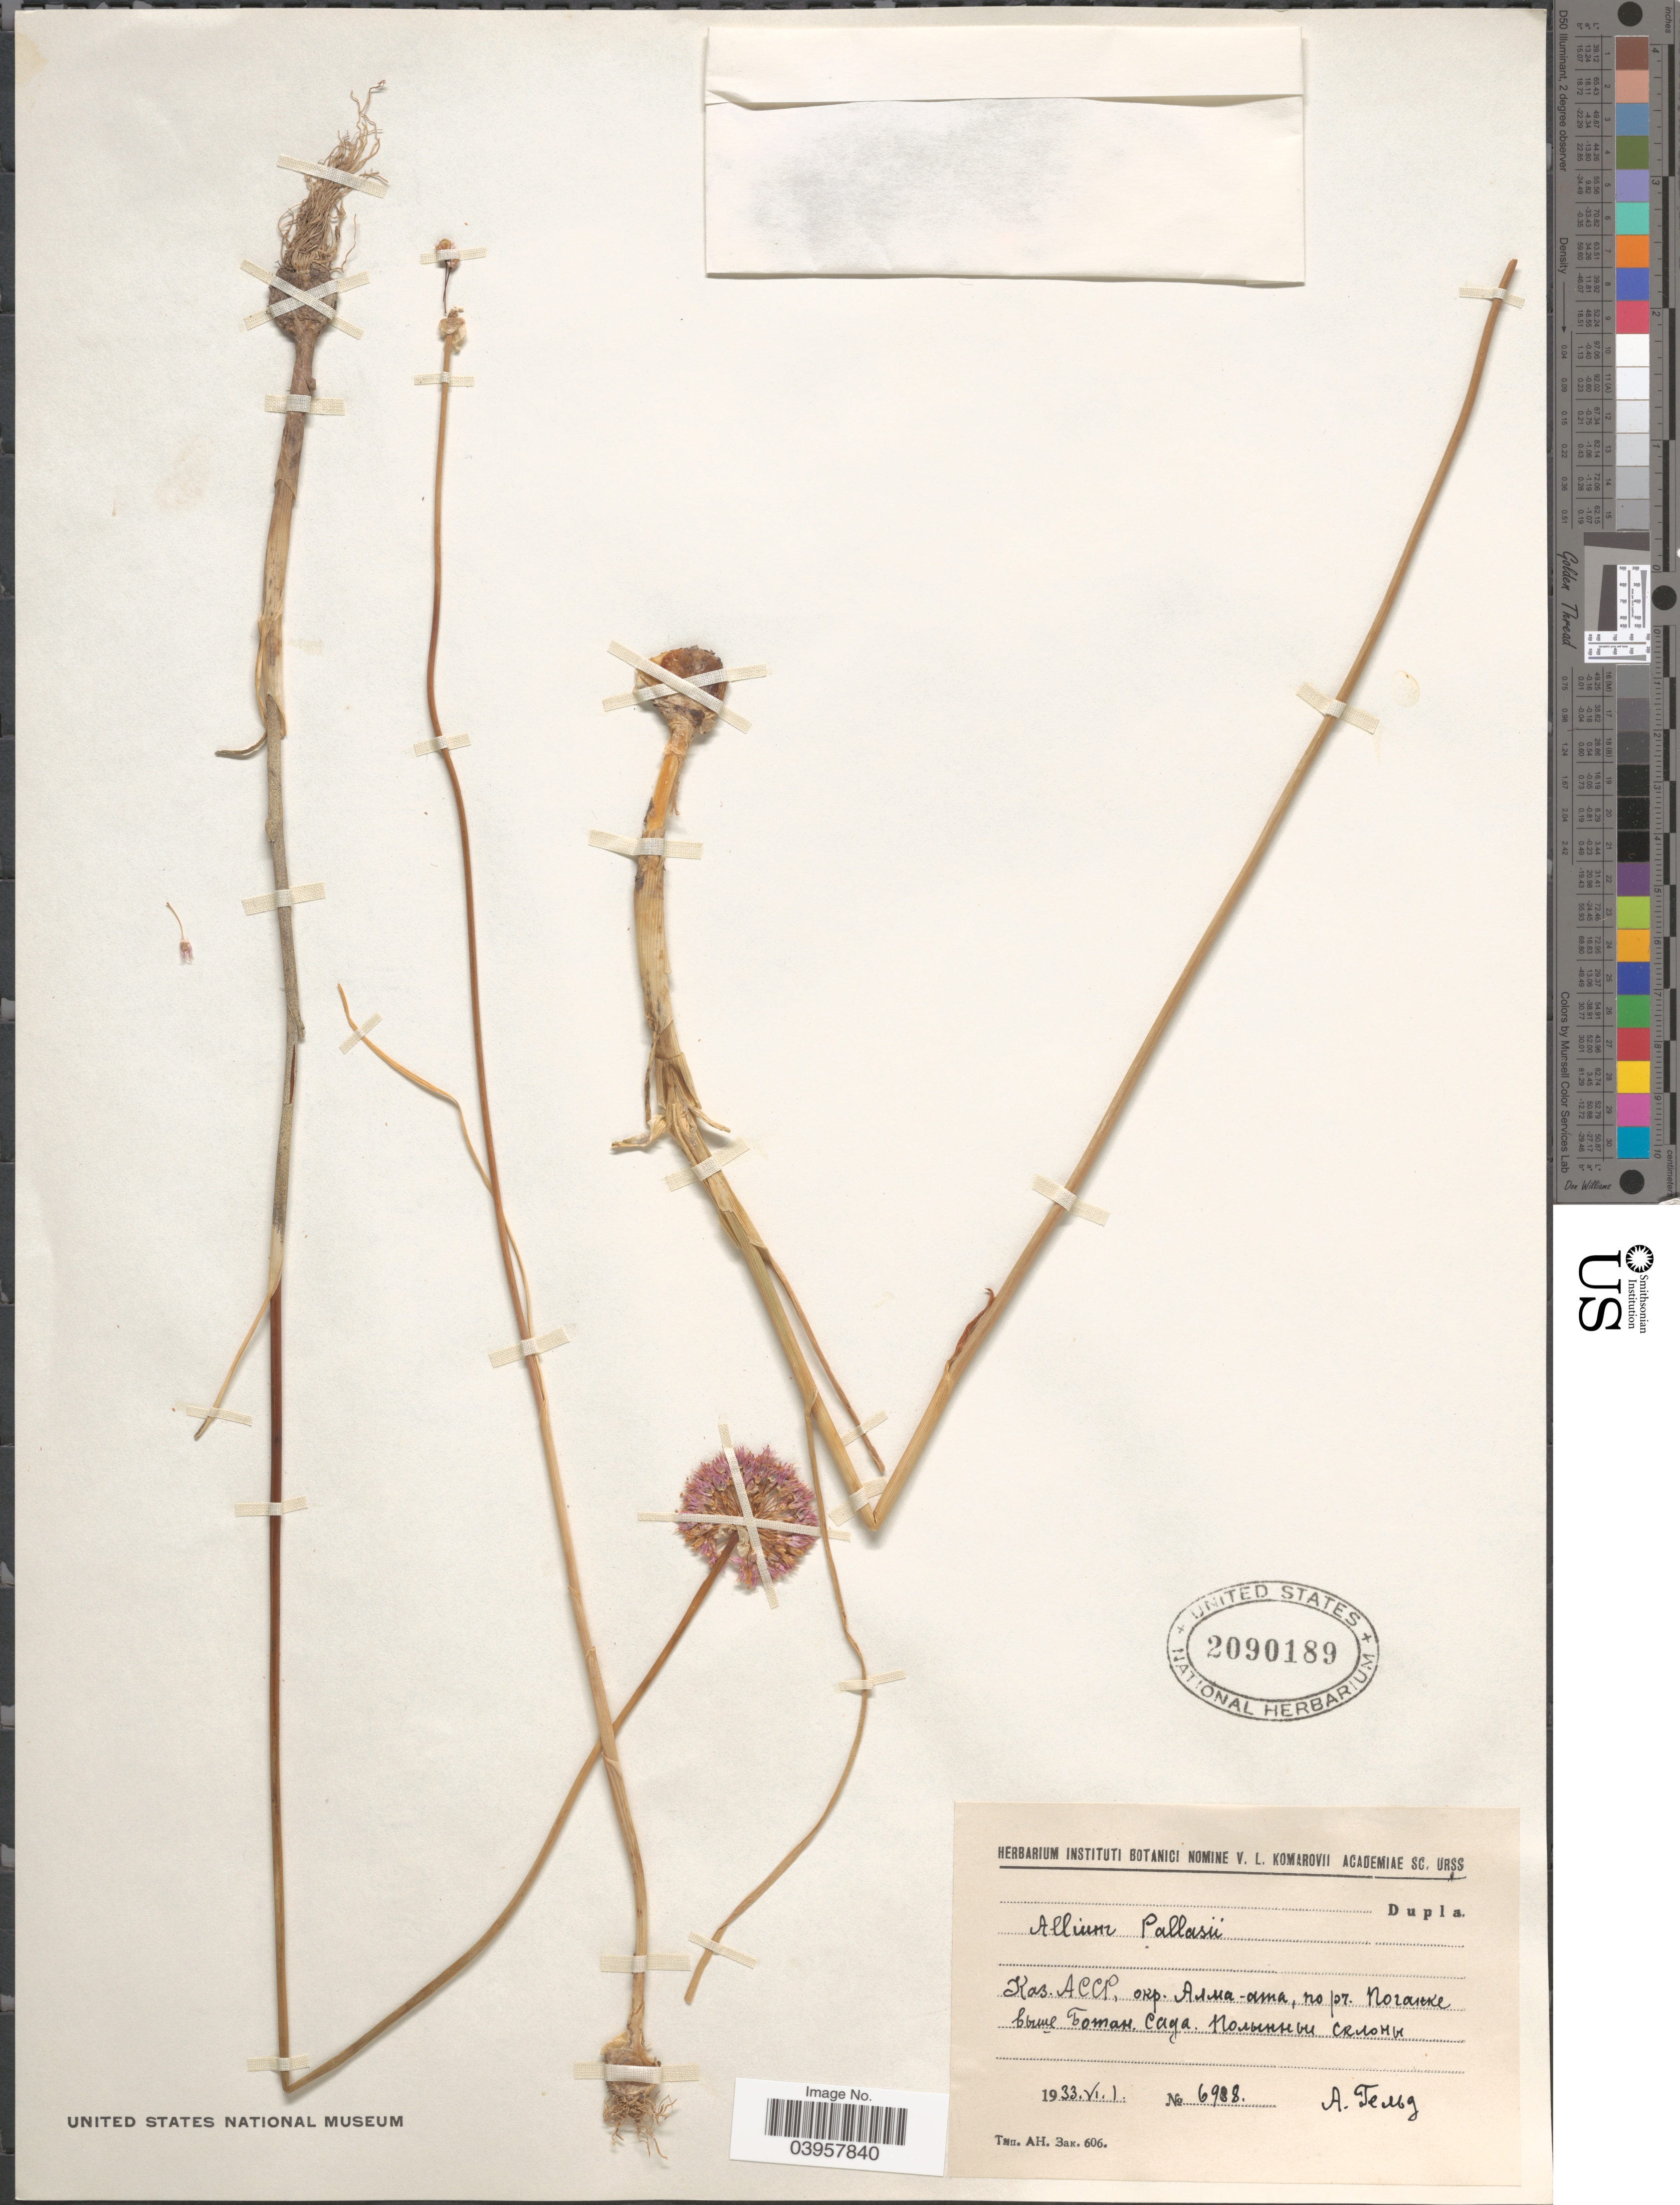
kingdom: Plantae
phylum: Tracheophyta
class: Liliopsida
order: Asparagales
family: Amaryllidaceae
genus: Allium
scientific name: Allium pallasii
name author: Murray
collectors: A. Geld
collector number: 6988*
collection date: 1933-06-01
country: Kazakhstan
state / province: Almaty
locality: Vicinity of Almaty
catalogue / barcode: US 2090189